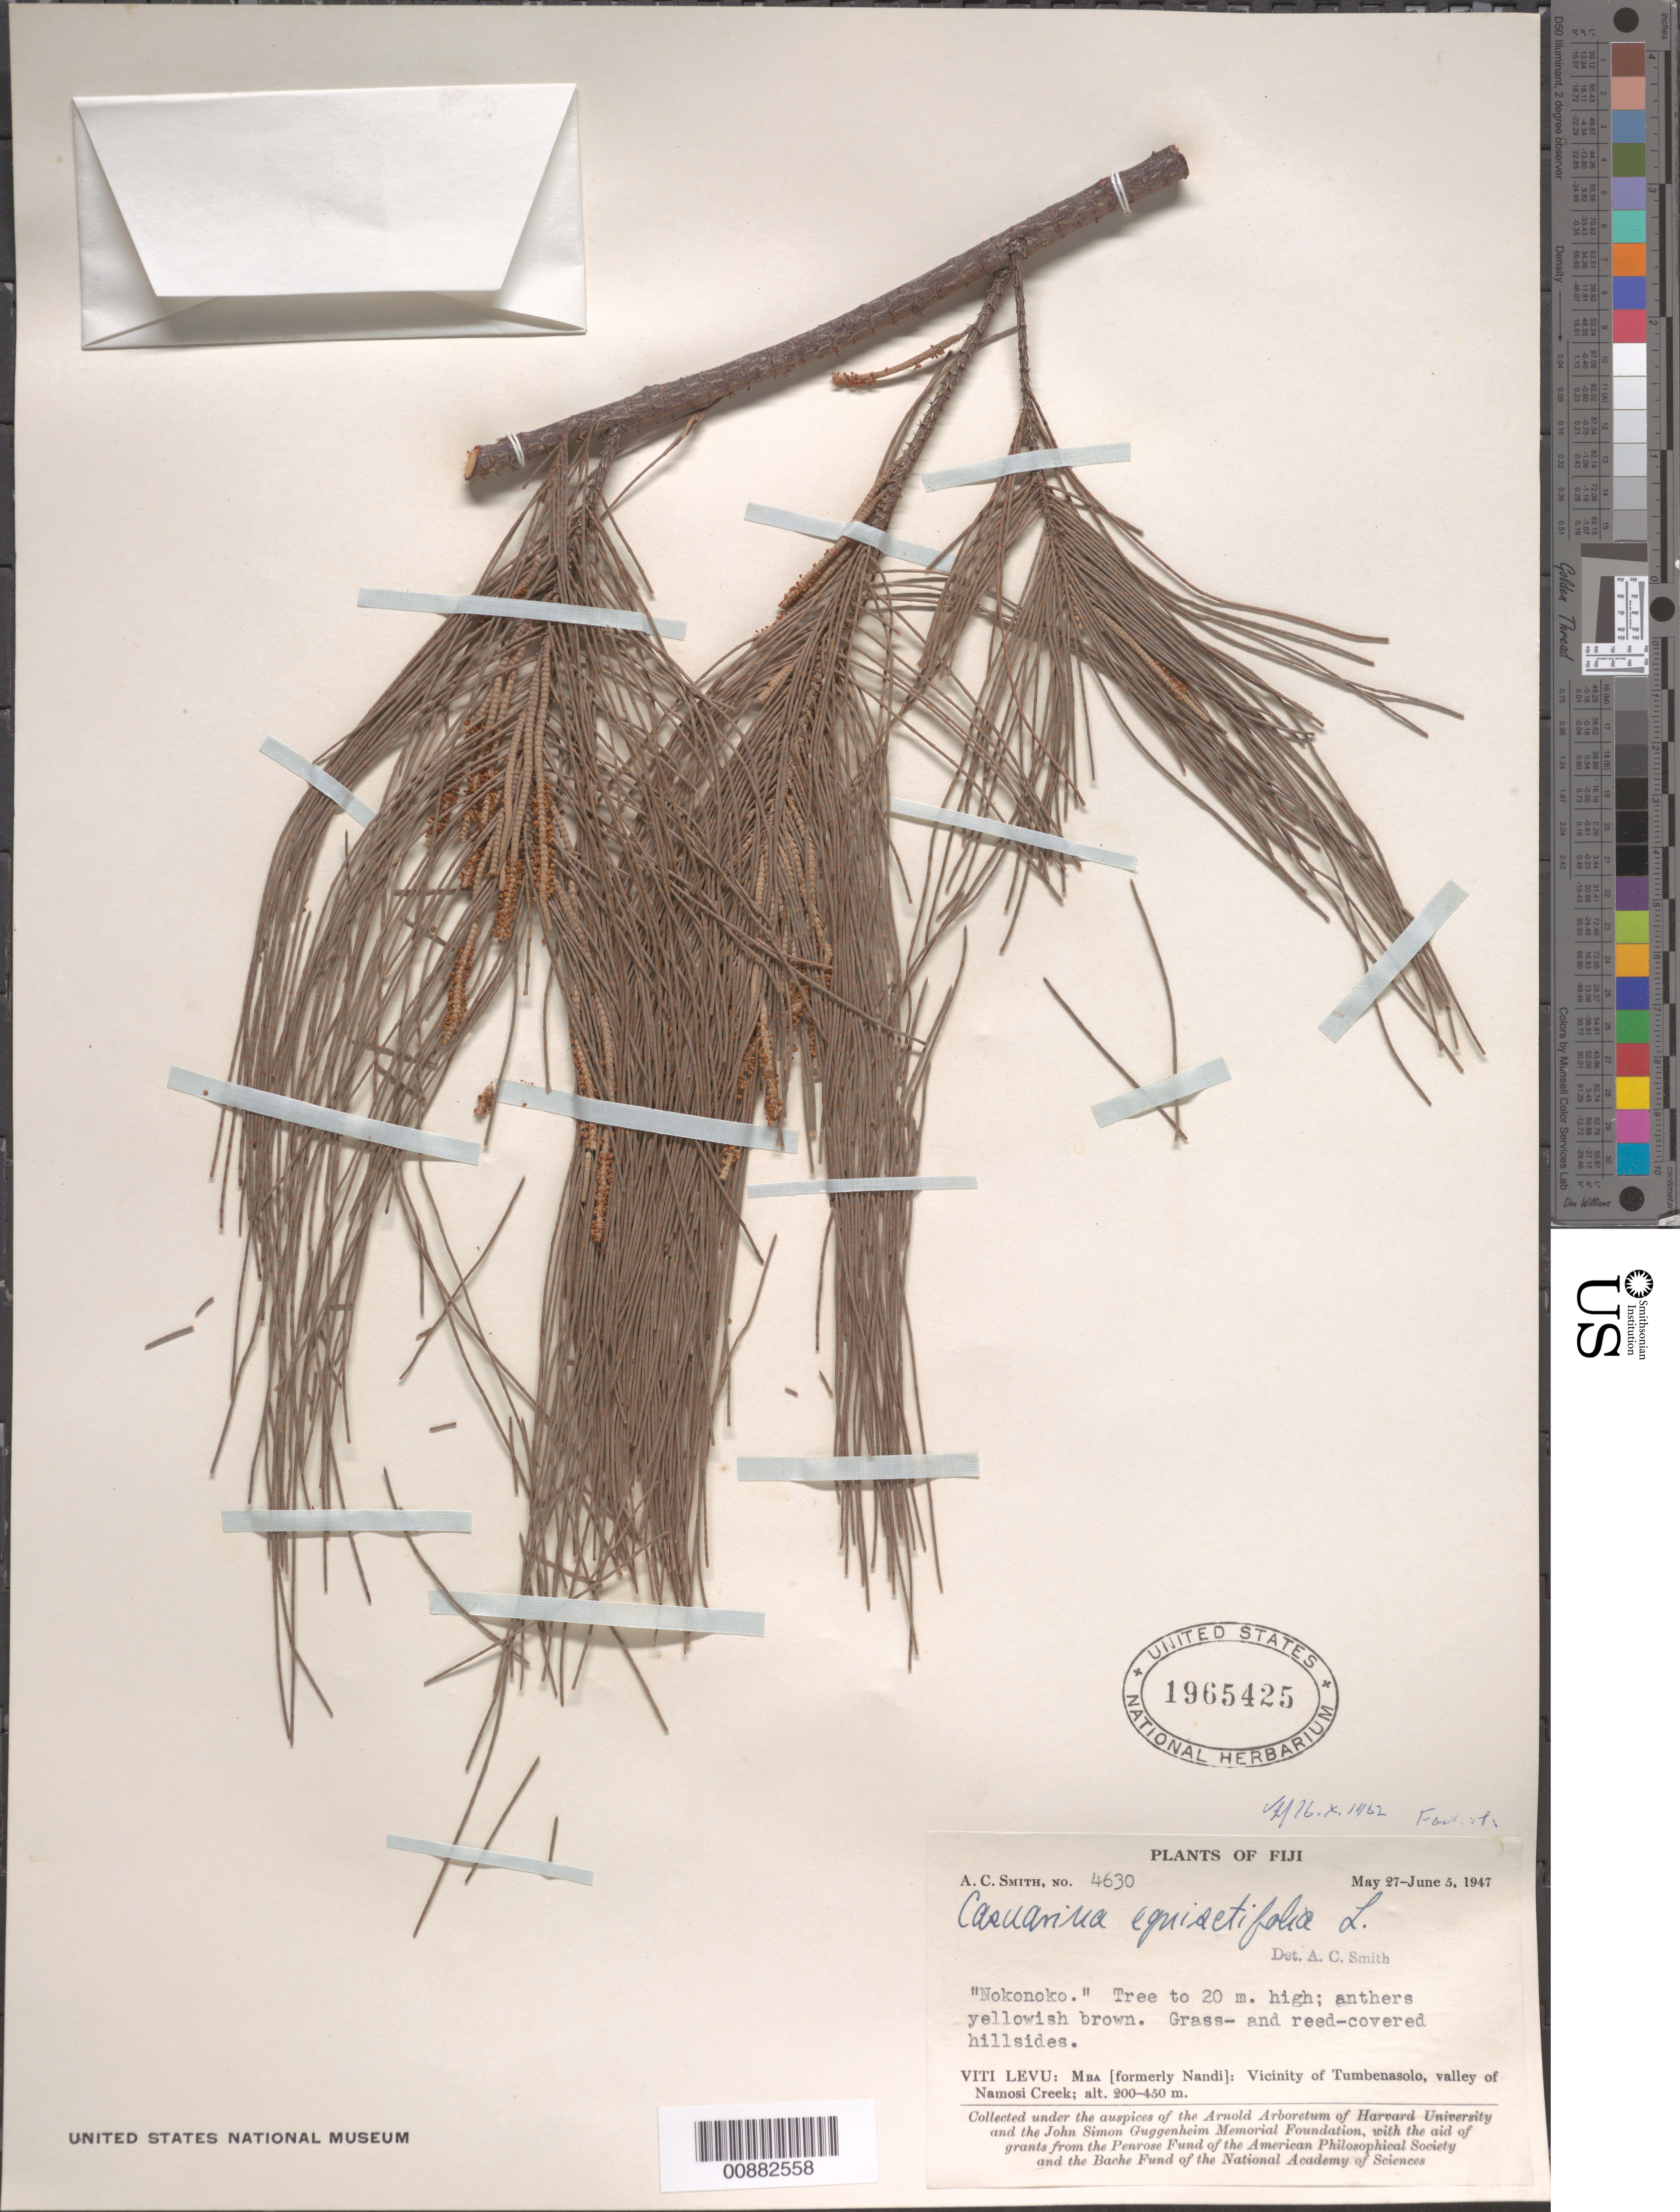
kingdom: Plantae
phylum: Tracheophyta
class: Magnoliopsida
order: Fagales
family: Casuarinaceae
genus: Casuarina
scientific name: Casuarina equisetifolia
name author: L.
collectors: C. A. Smith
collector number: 4630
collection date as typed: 27 Mar 1947 to 05 Jun 1947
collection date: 1947-03-27/1947-06-05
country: Fiji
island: Viti Levu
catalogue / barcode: US 1965425